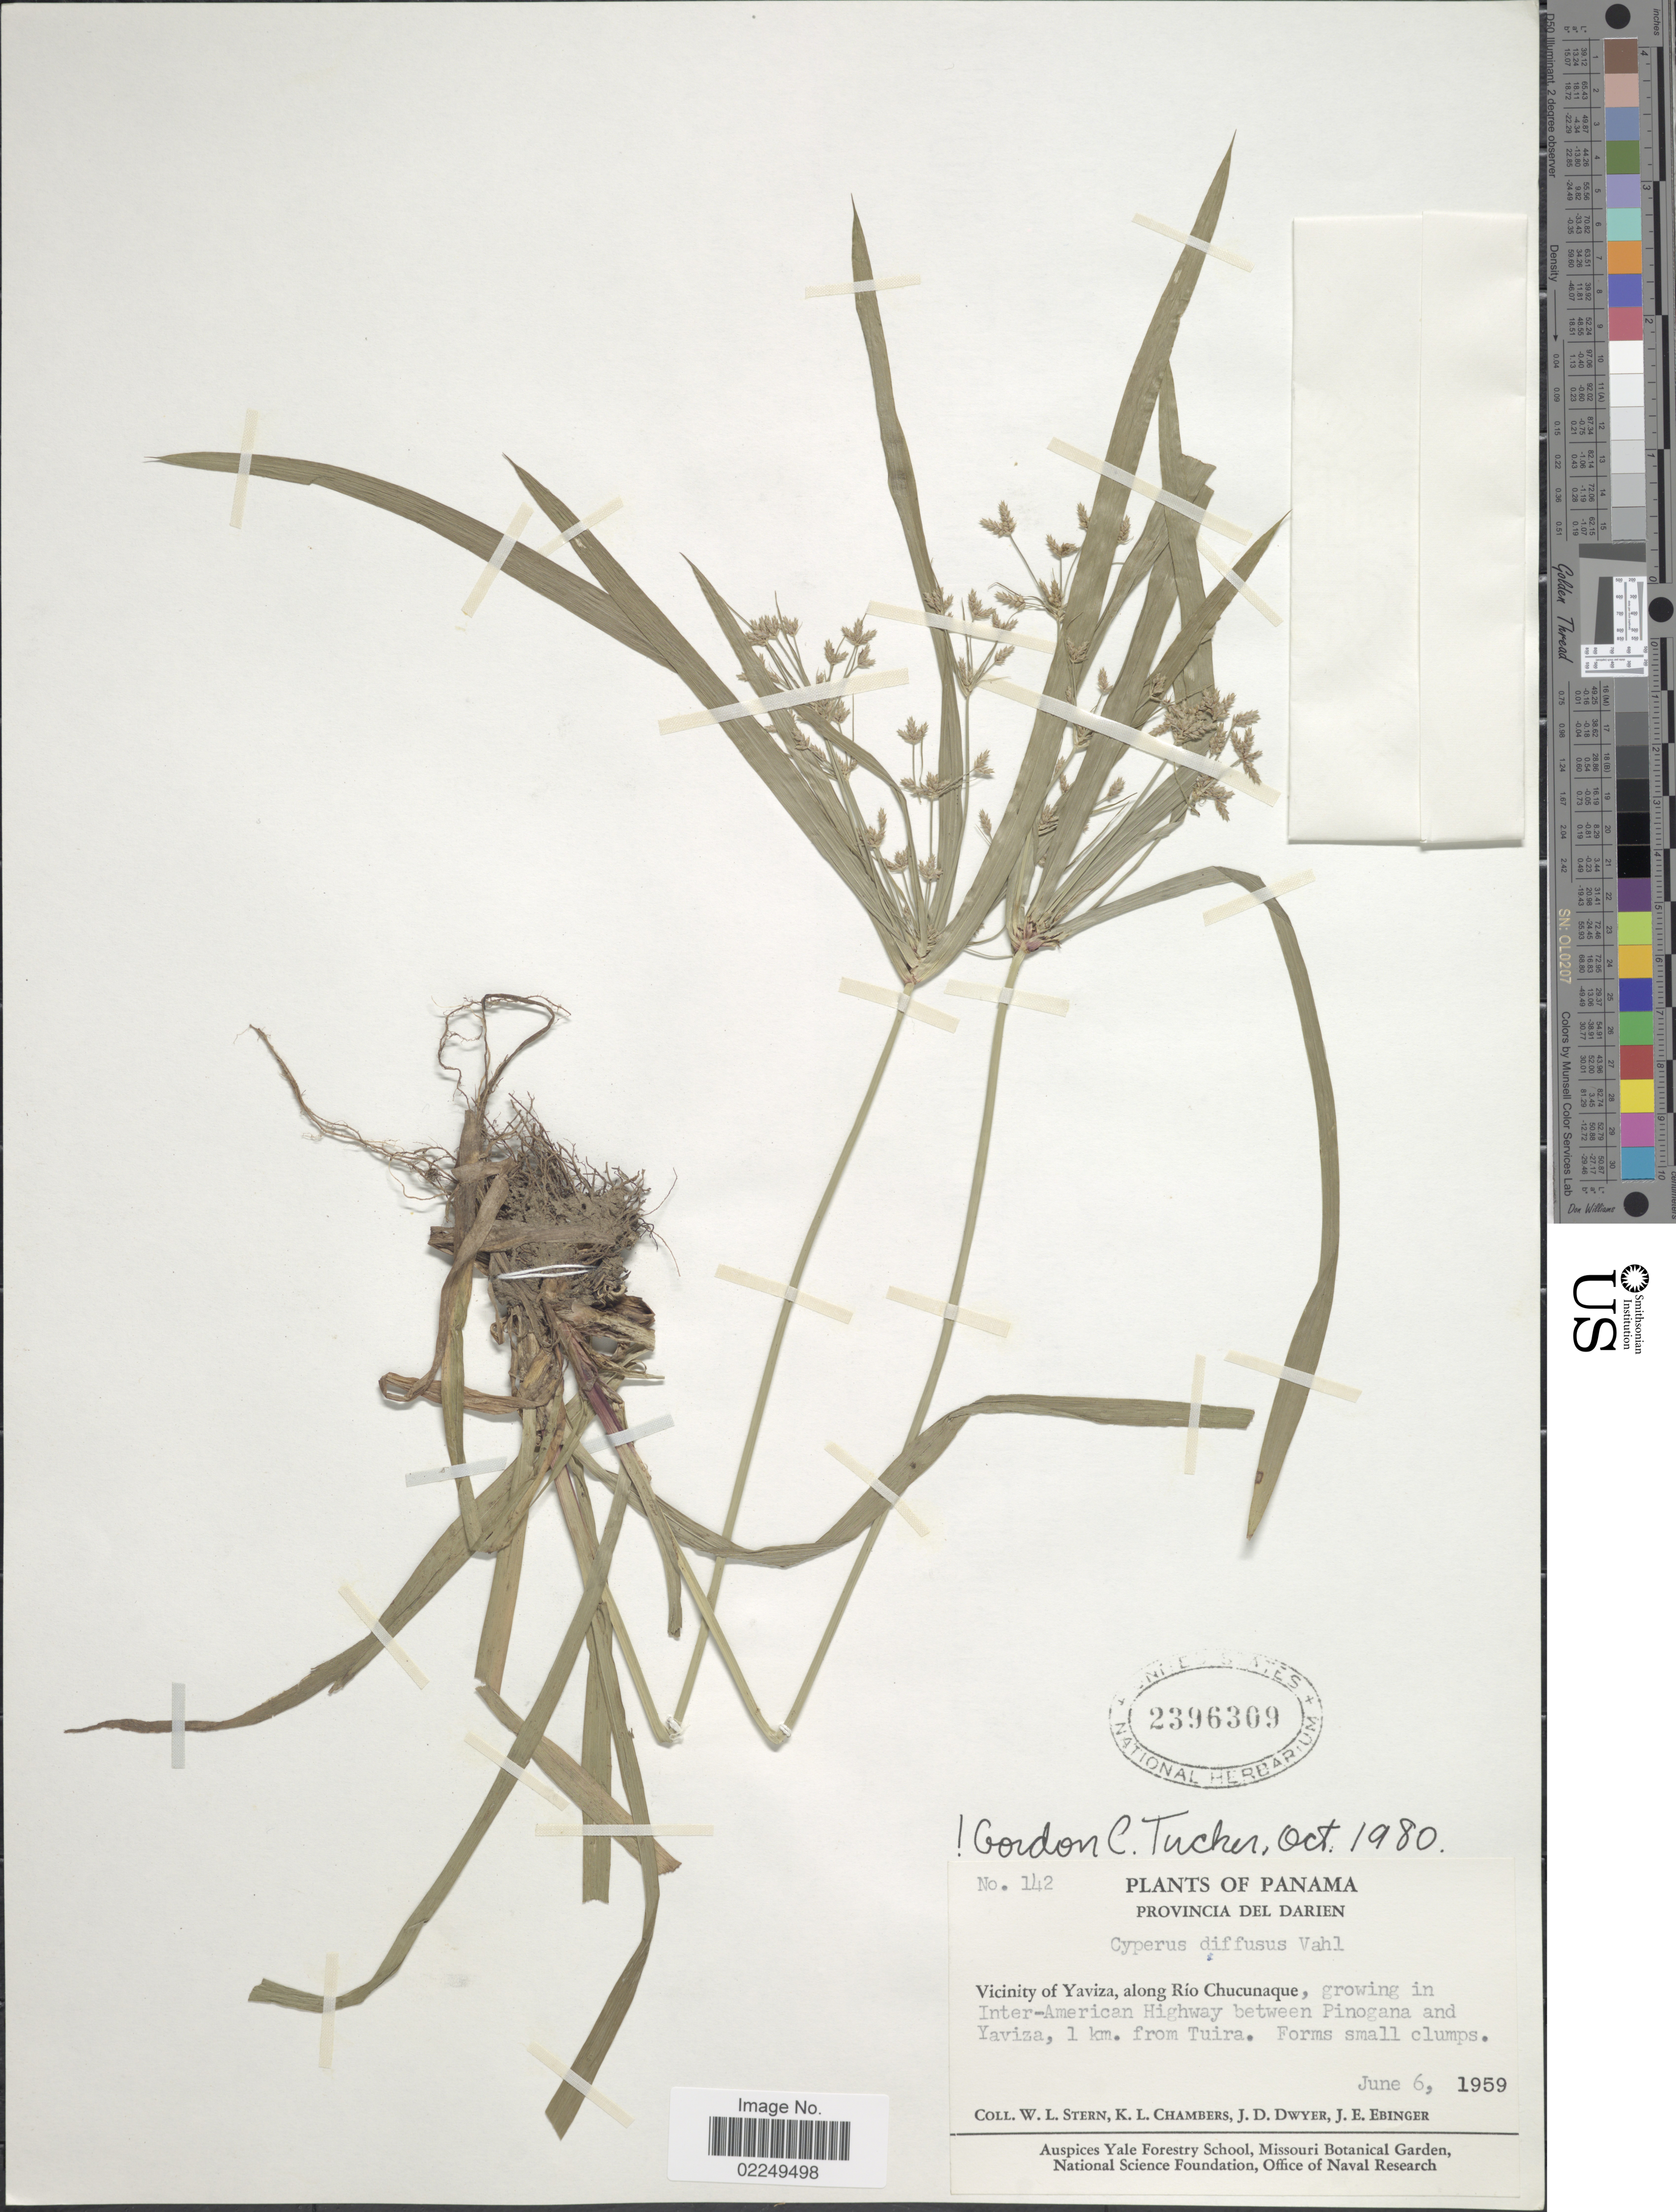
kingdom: Plantae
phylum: Tracheophyta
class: Liliopsida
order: Poales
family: Cyperaceae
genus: Cyperus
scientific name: Cyperus laxus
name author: Lam.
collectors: W. L. Stern, K. Chambers, J. D. Dwyer & J. Ebinger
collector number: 142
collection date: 1959-06-06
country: Panama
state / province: Darién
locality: Provincia del Darien, Vicinity of Yaviza, along Rio Chucunaque, growing in Inter-American Highway between Pinogana and Yaviza, 1 km. from Tuira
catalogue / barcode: US 2396309